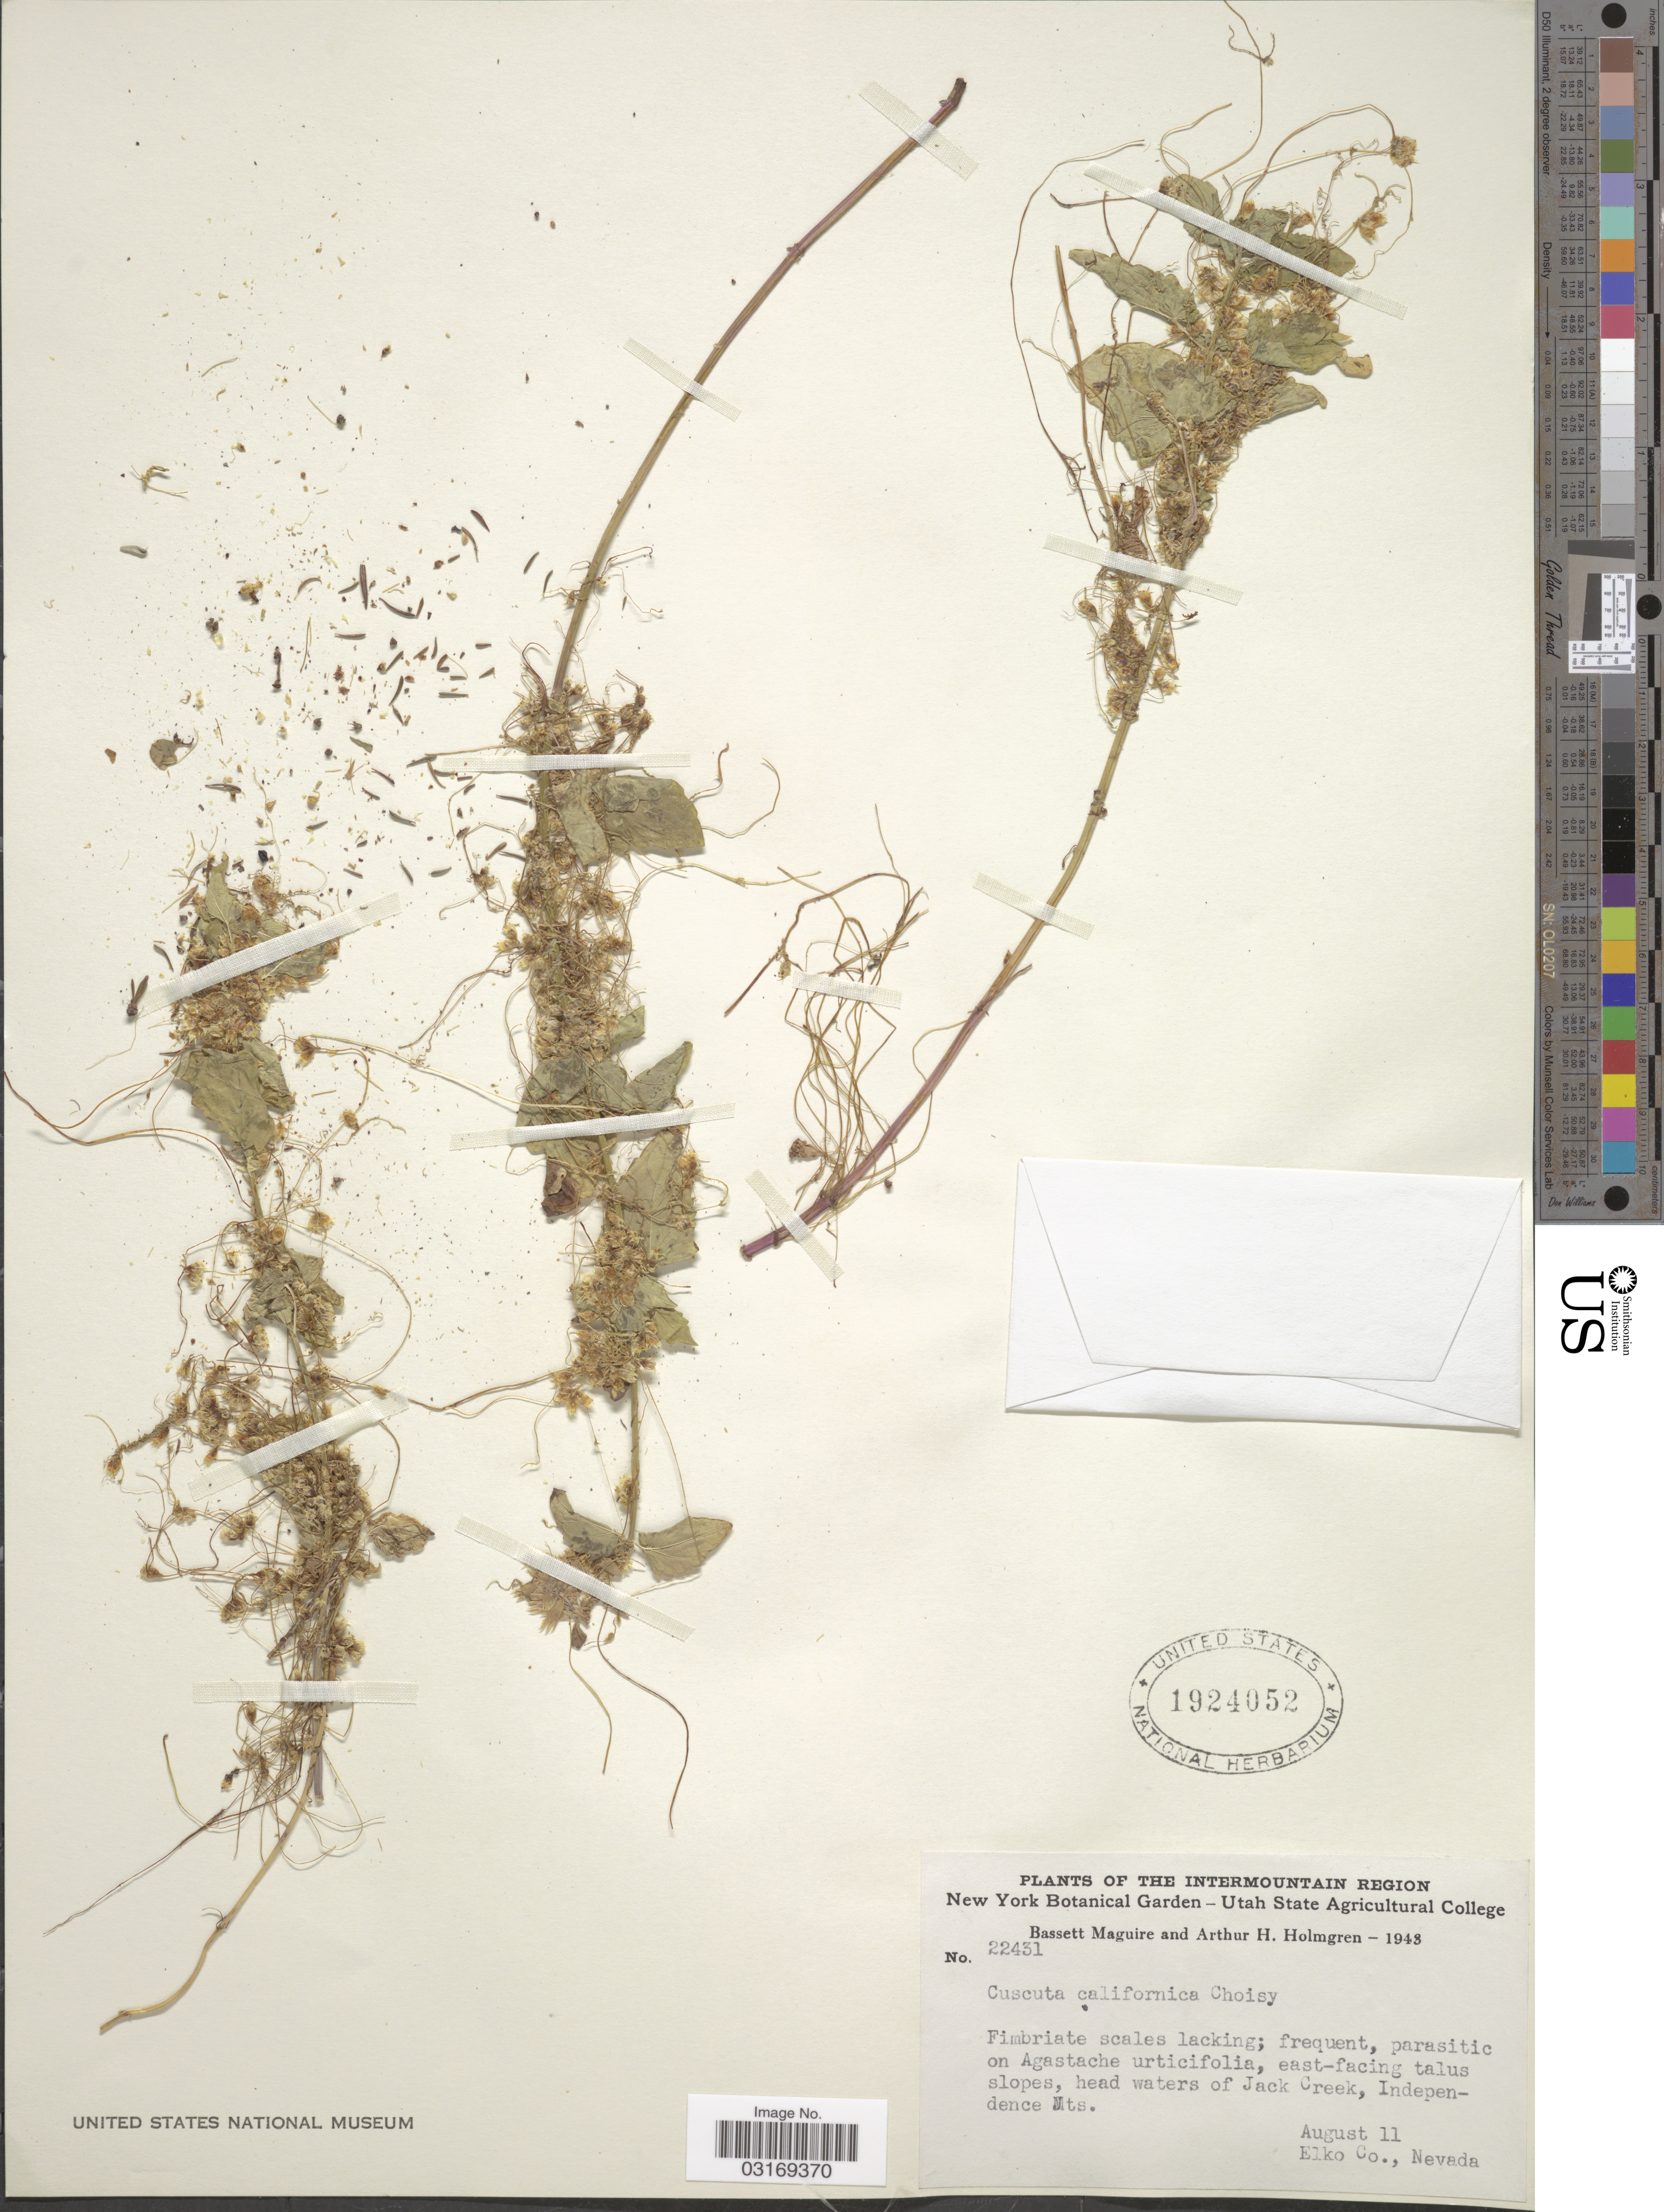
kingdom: Plantae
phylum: Tracheophyta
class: Magnoliopsida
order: Solanales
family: Convolvulaceae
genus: Cuscuta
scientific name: Cuscuta californica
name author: Hook. & Arn.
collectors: B. Maguire & A. H. Holmgren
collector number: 22431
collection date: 1943-08-11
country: United States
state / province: Nevada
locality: Intermountain Region. Head waters of Jack Creek, Independence Mts. Elko Co.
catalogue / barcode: US 1924052